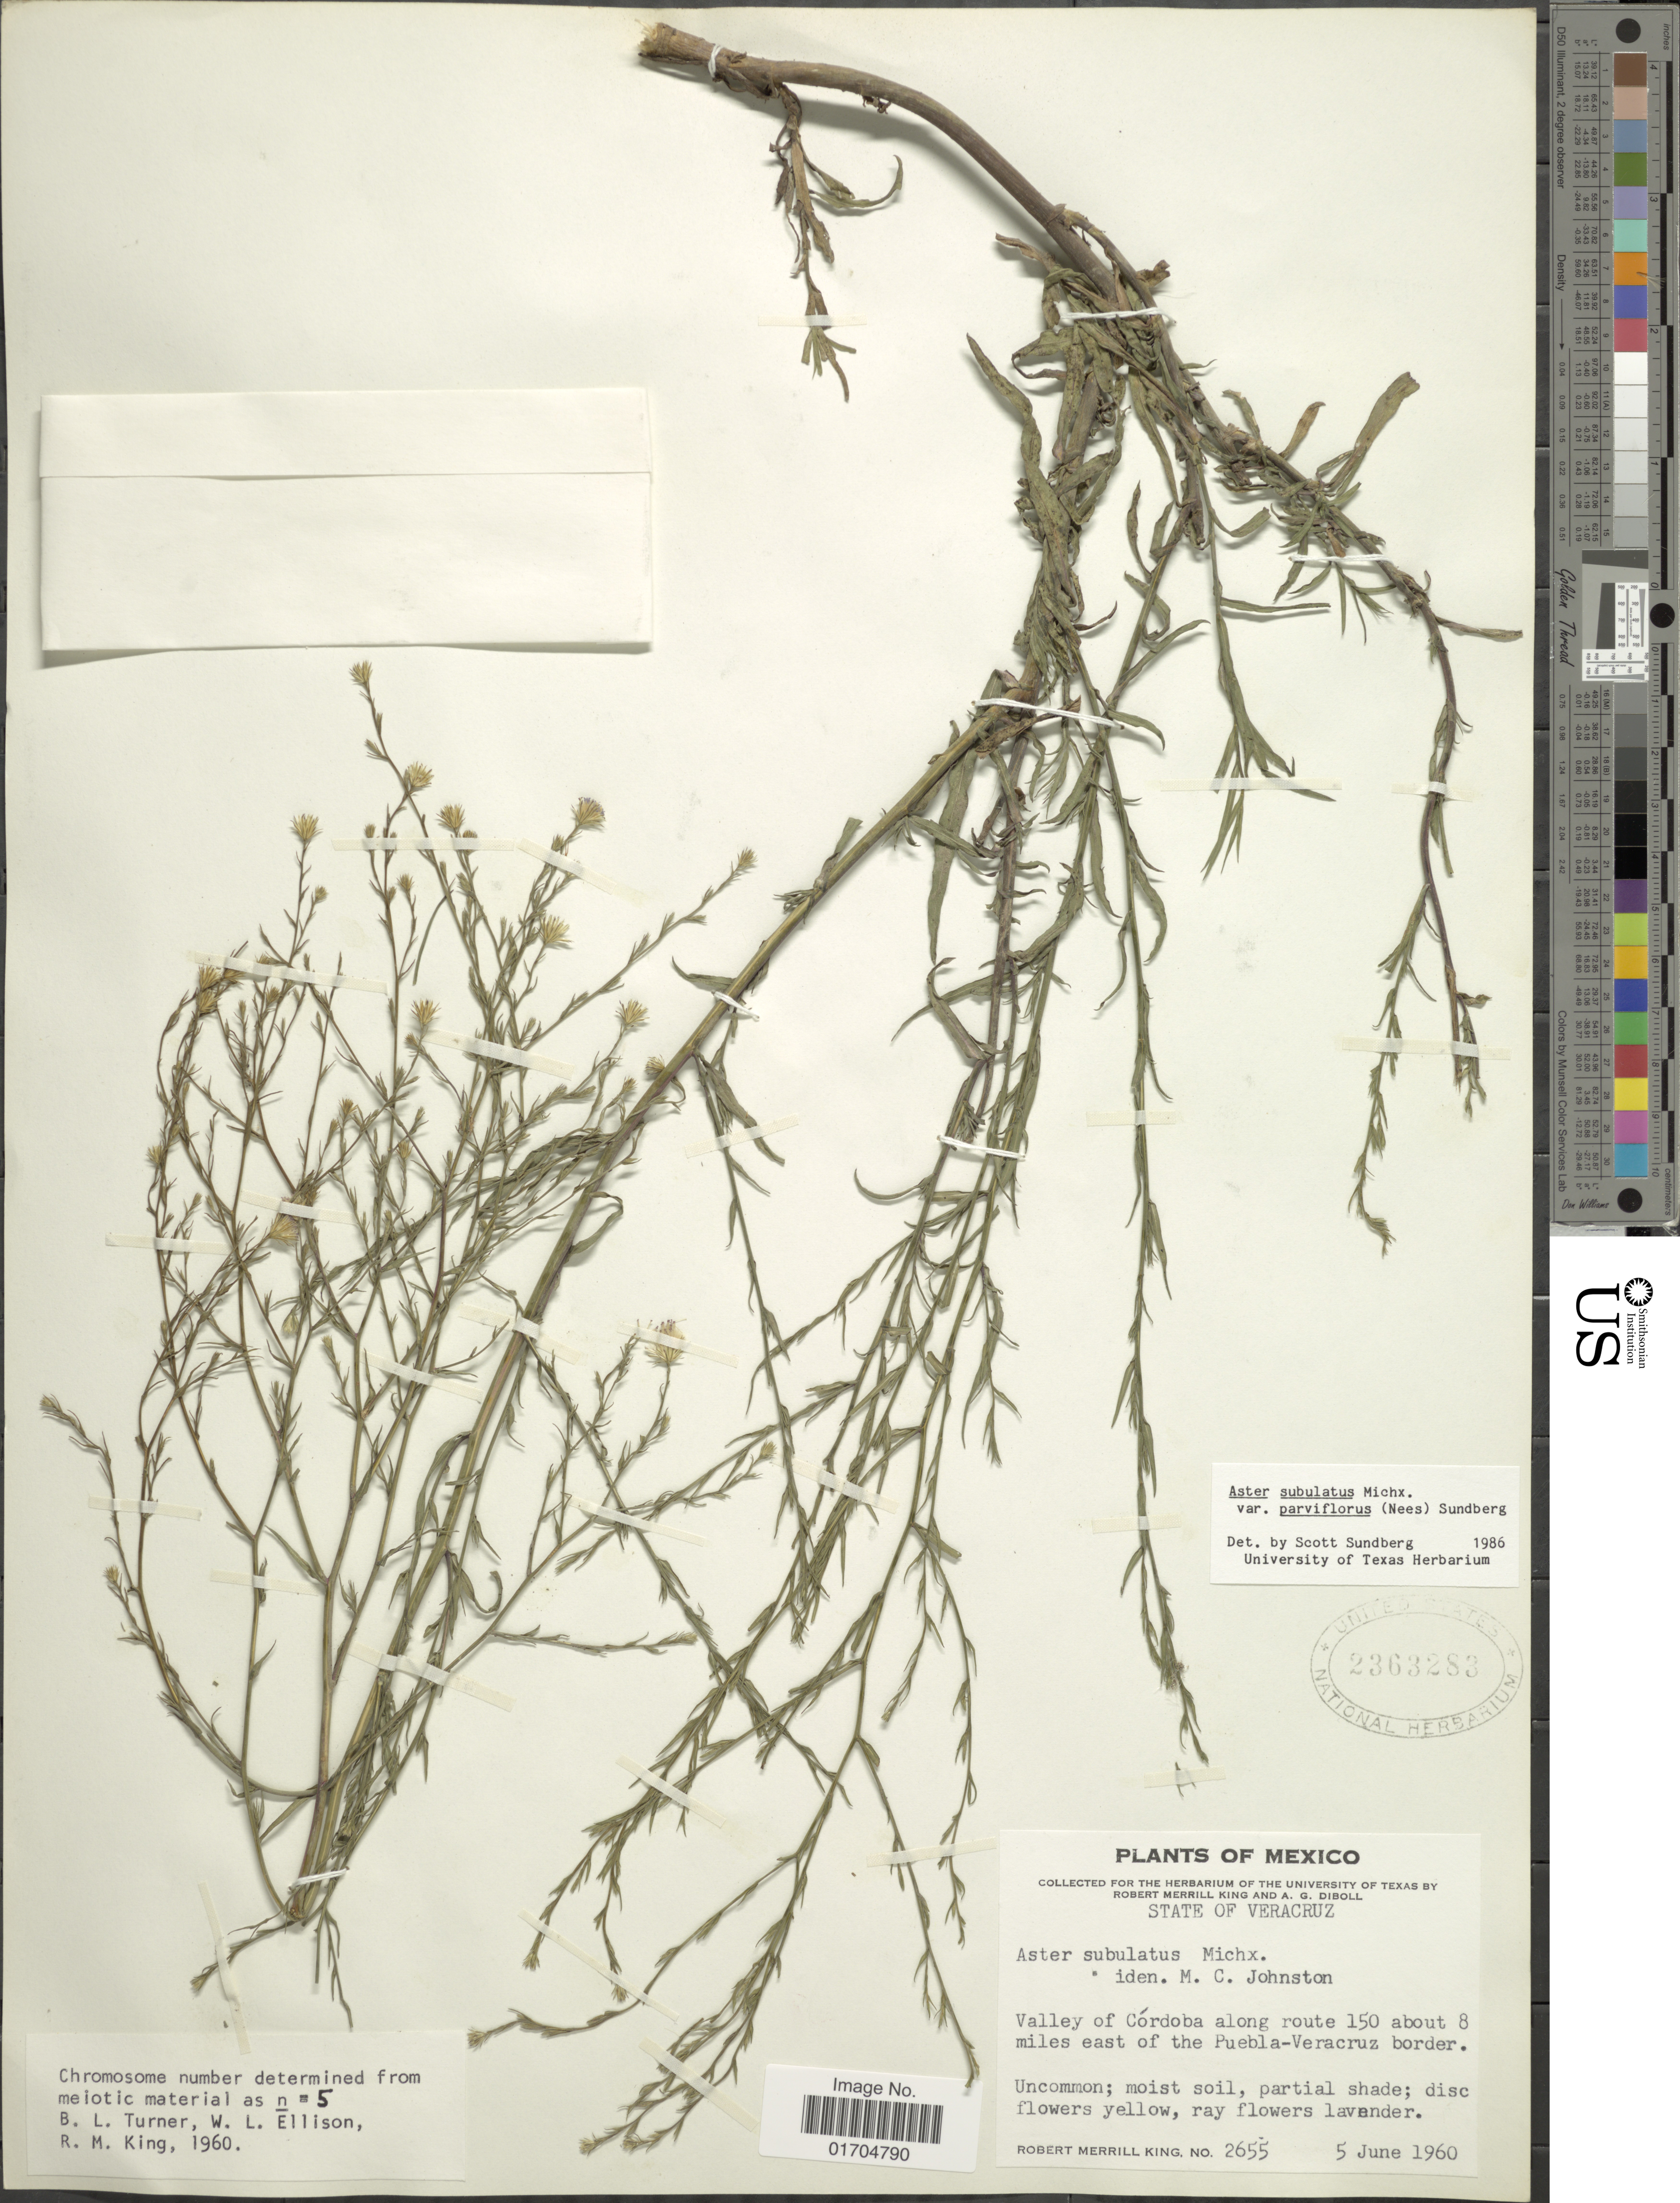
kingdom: Plantae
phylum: Tracheophyta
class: Magnoliopsida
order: Asterales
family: Asteraceae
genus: Symphyotrichum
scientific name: Symphyotrichum subulatum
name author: (Michx.) G.L. Nesom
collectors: R. M. King, B. L. Turner & W. L. Ellison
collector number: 2655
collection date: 1960-06-05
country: Mexico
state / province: Veracruz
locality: State of Veracruz, Valley of Córdoba along route 150 about 8 miles east of the Puebla-Veracruz border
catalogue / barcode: US 2363283